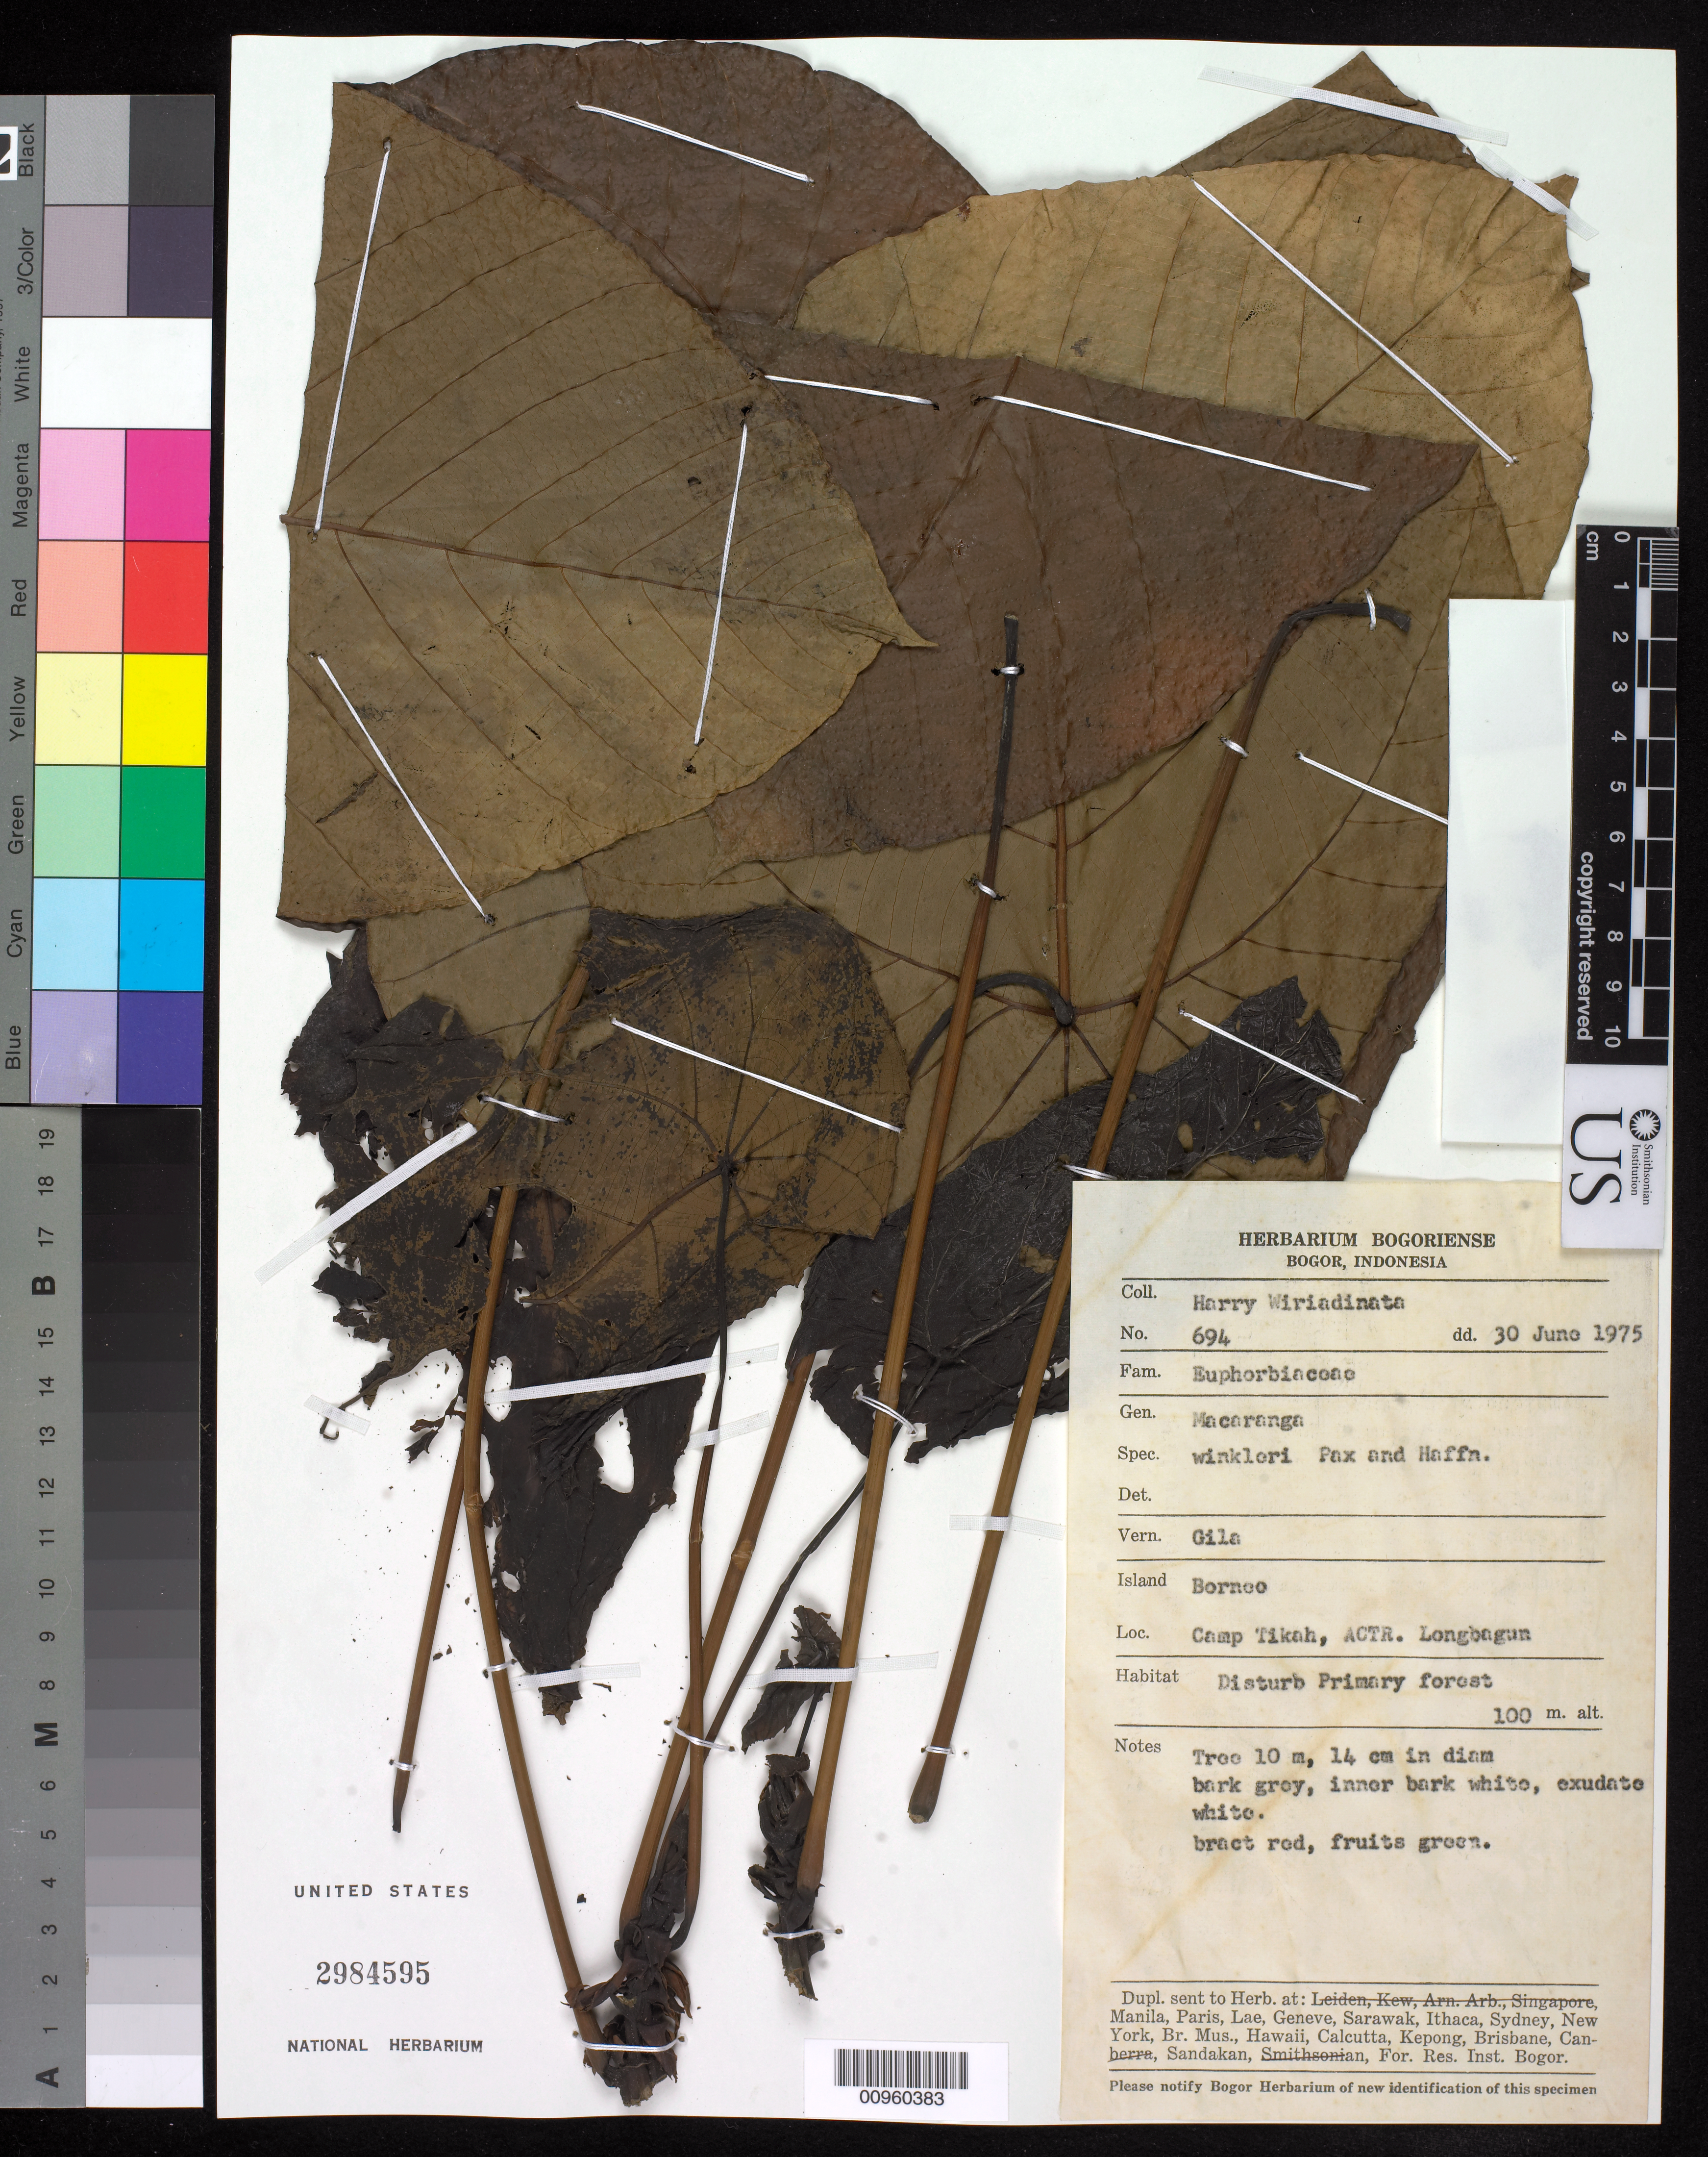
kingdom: Plantae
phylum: Tracheophyta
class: Magnoliopsida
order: Malpighiales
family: Euphorbiaceae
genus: Macaranga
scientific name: Macaranga winkleri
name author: Pax & K. Hoffm.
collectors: H. Wiriadinata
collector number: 694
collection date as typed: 30 Jun 1975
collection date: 1975-06-30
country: Indonesia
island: Borneo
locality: Bogor, Camp Tikah, ACTR. Longbagun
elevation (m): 100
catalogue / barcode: US 2984595